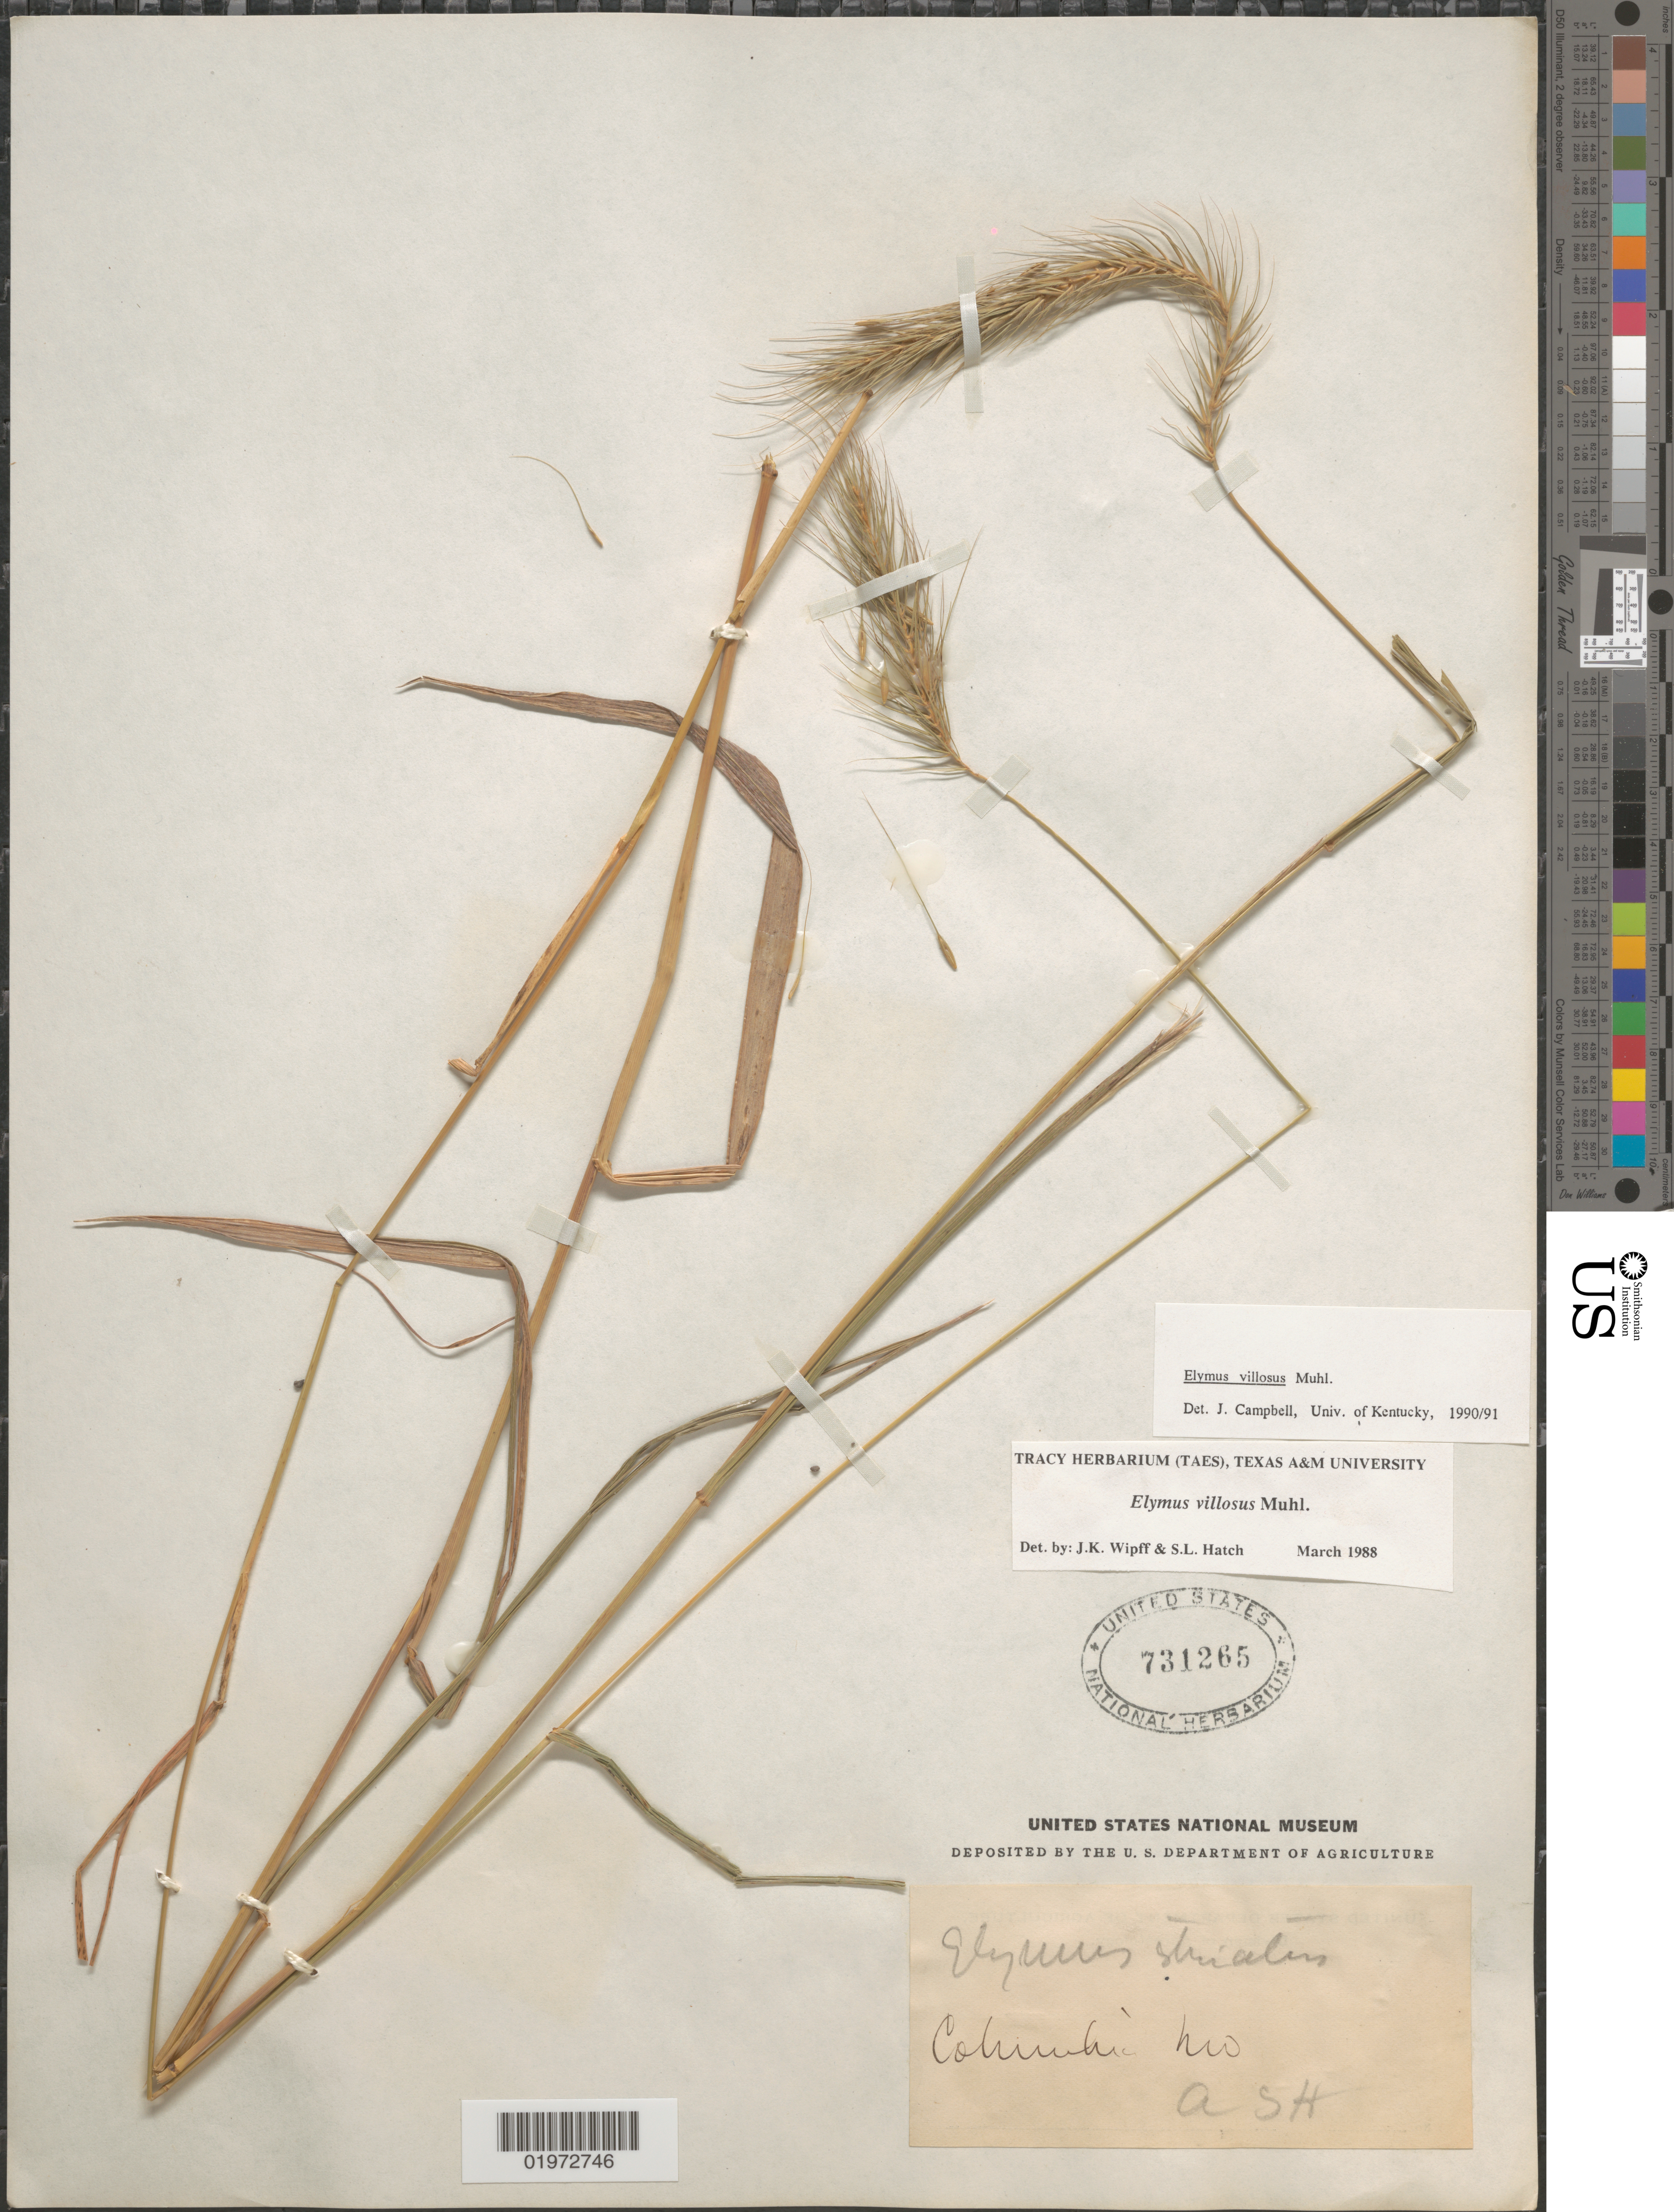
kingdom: Plantae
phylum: Tracheophyta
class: Liliopsida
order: Poales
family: Poaceae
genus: Elymus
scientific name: Elymus villosus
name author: Muhl. ex Willd.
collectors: A. H.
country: United States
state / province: Missouri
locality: Columbia.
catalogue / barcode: US 731265